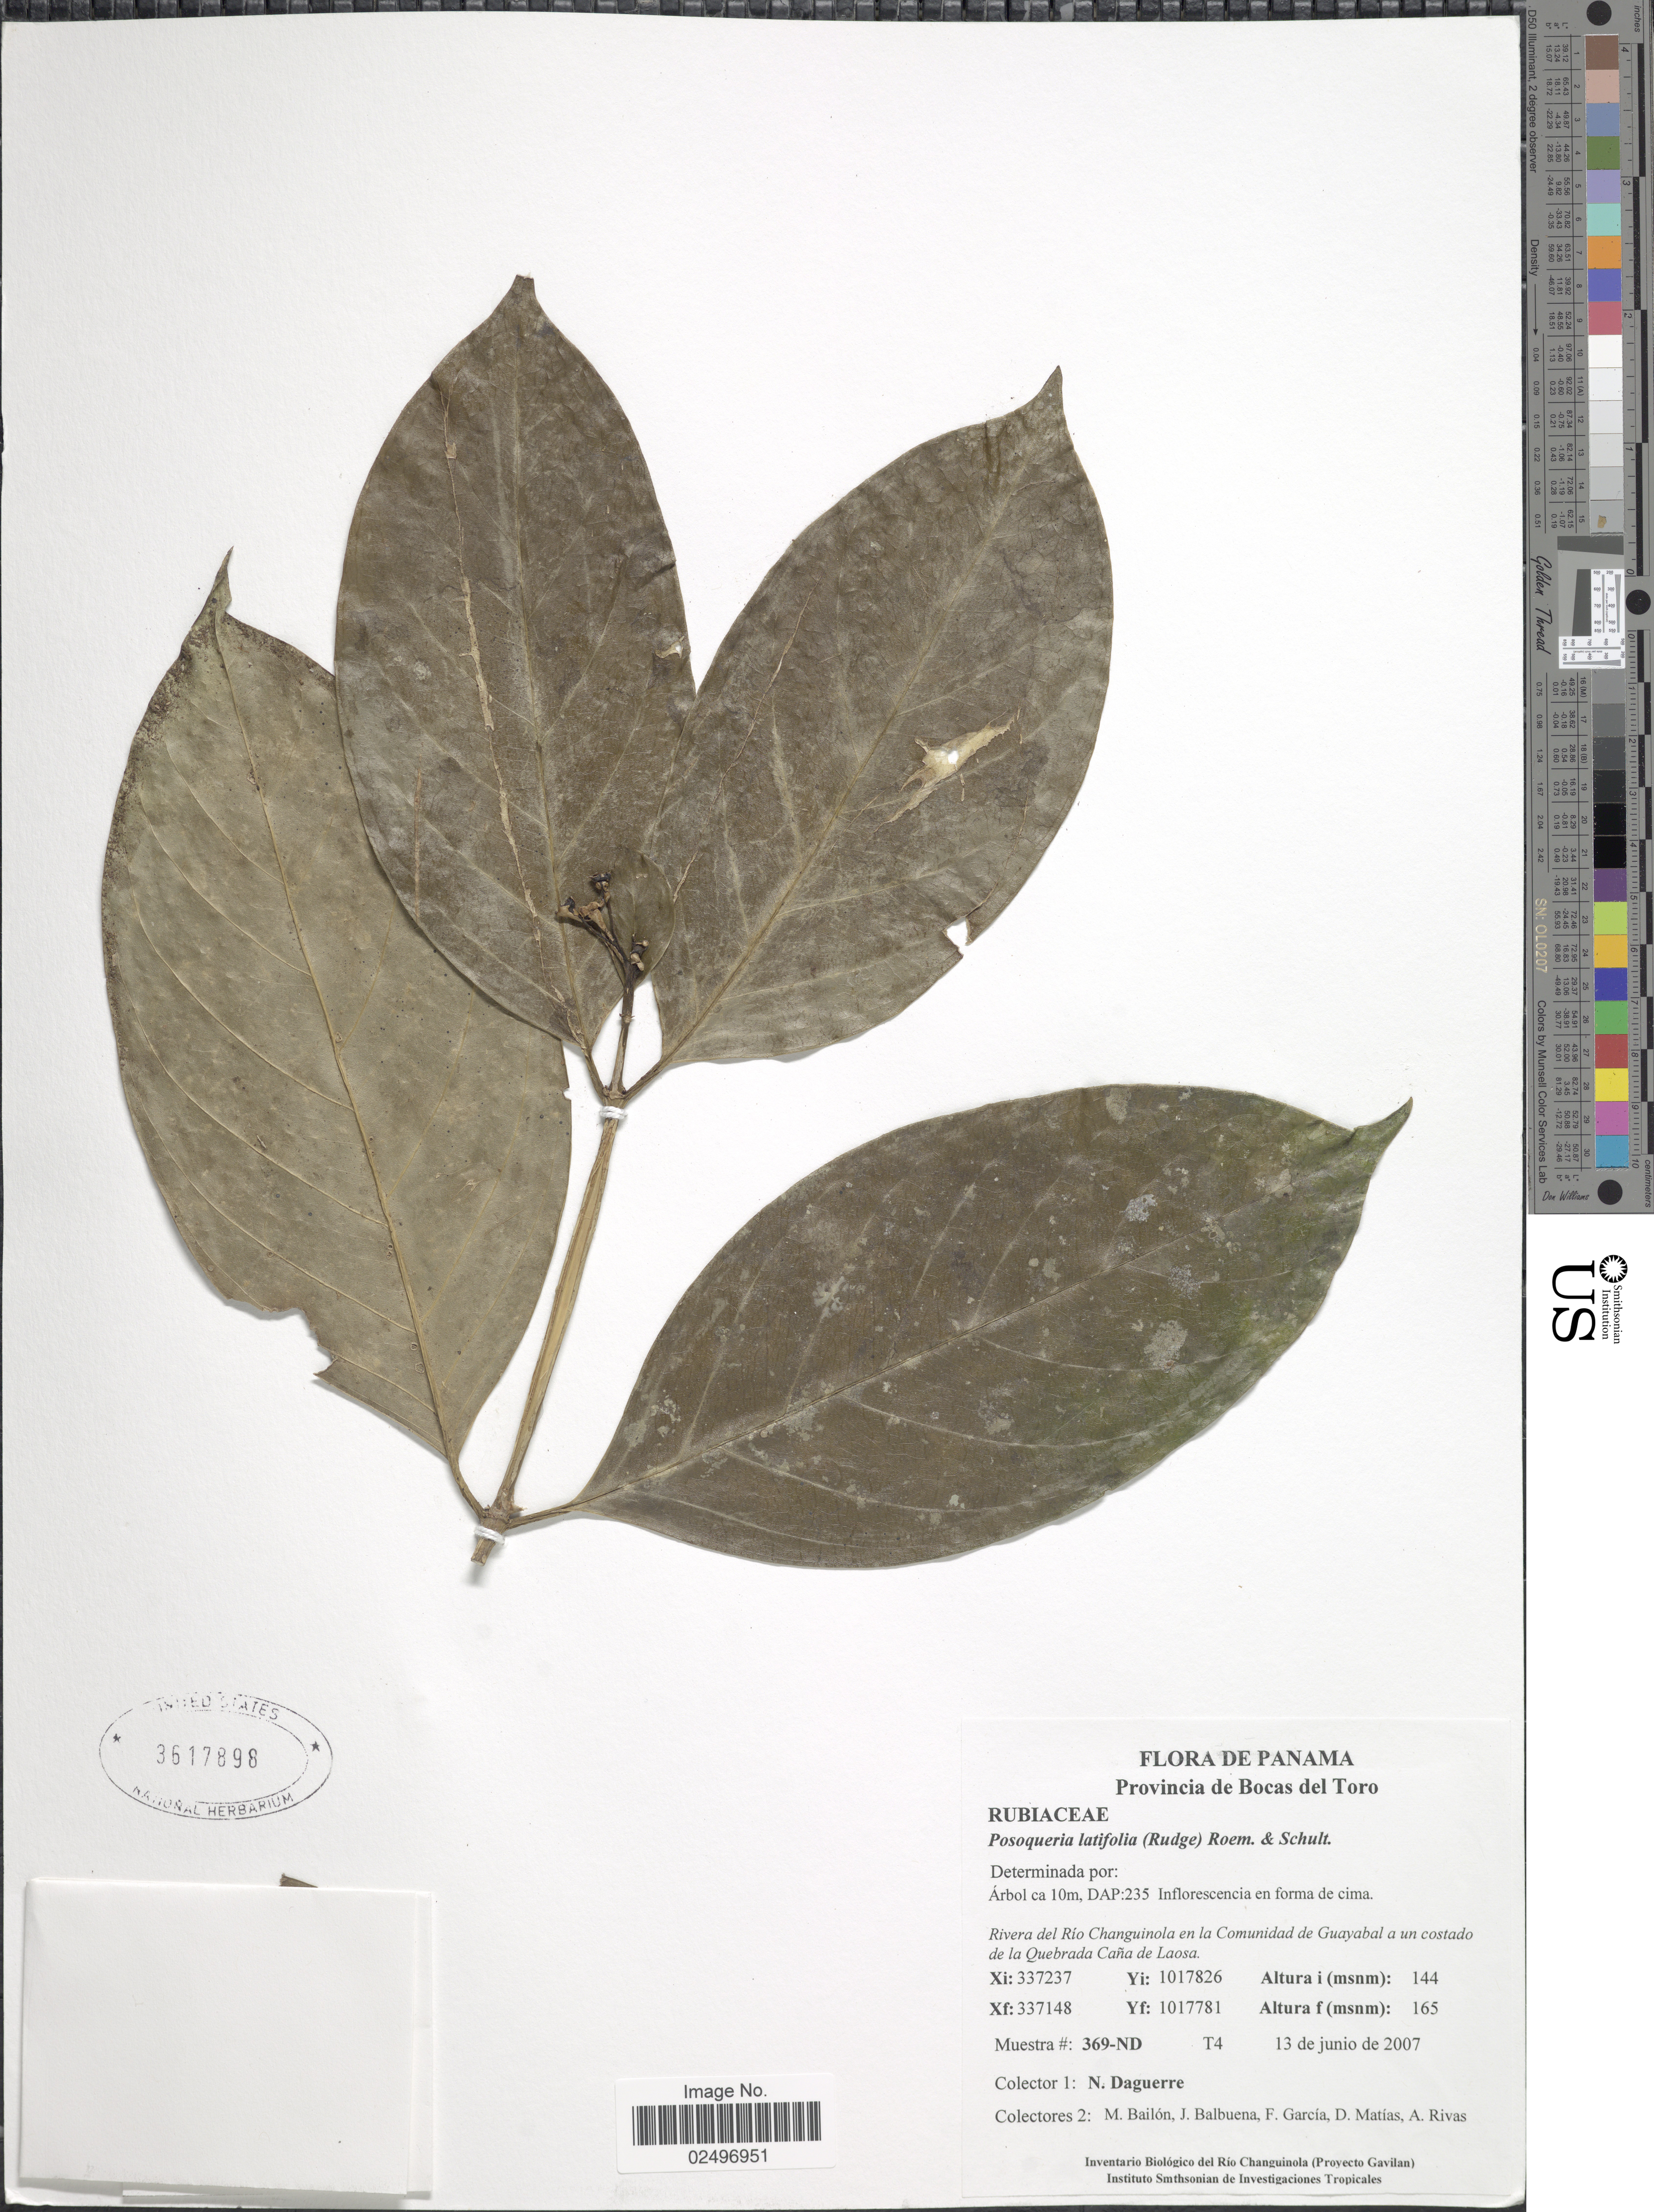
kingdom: Plantae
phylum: Tracheophyta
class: Magnoliopsida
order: Gentianales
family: Rubiaceae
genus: Posoqueria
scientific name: Posoqueria latifolia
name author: (Rudge) Roem. & Schult.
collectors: N. Daguerre, M. Bailón, J. Balbuena, F. Garcia & et al.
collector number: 369-ND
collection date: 2007-06-13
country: Panama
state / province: Bocas del Toro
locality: Riviera del Río Changuinola en la Comunidad de Guayabal a un costado de la Quebrada Caña de Laosa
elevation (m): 144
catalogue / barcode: US 3617898